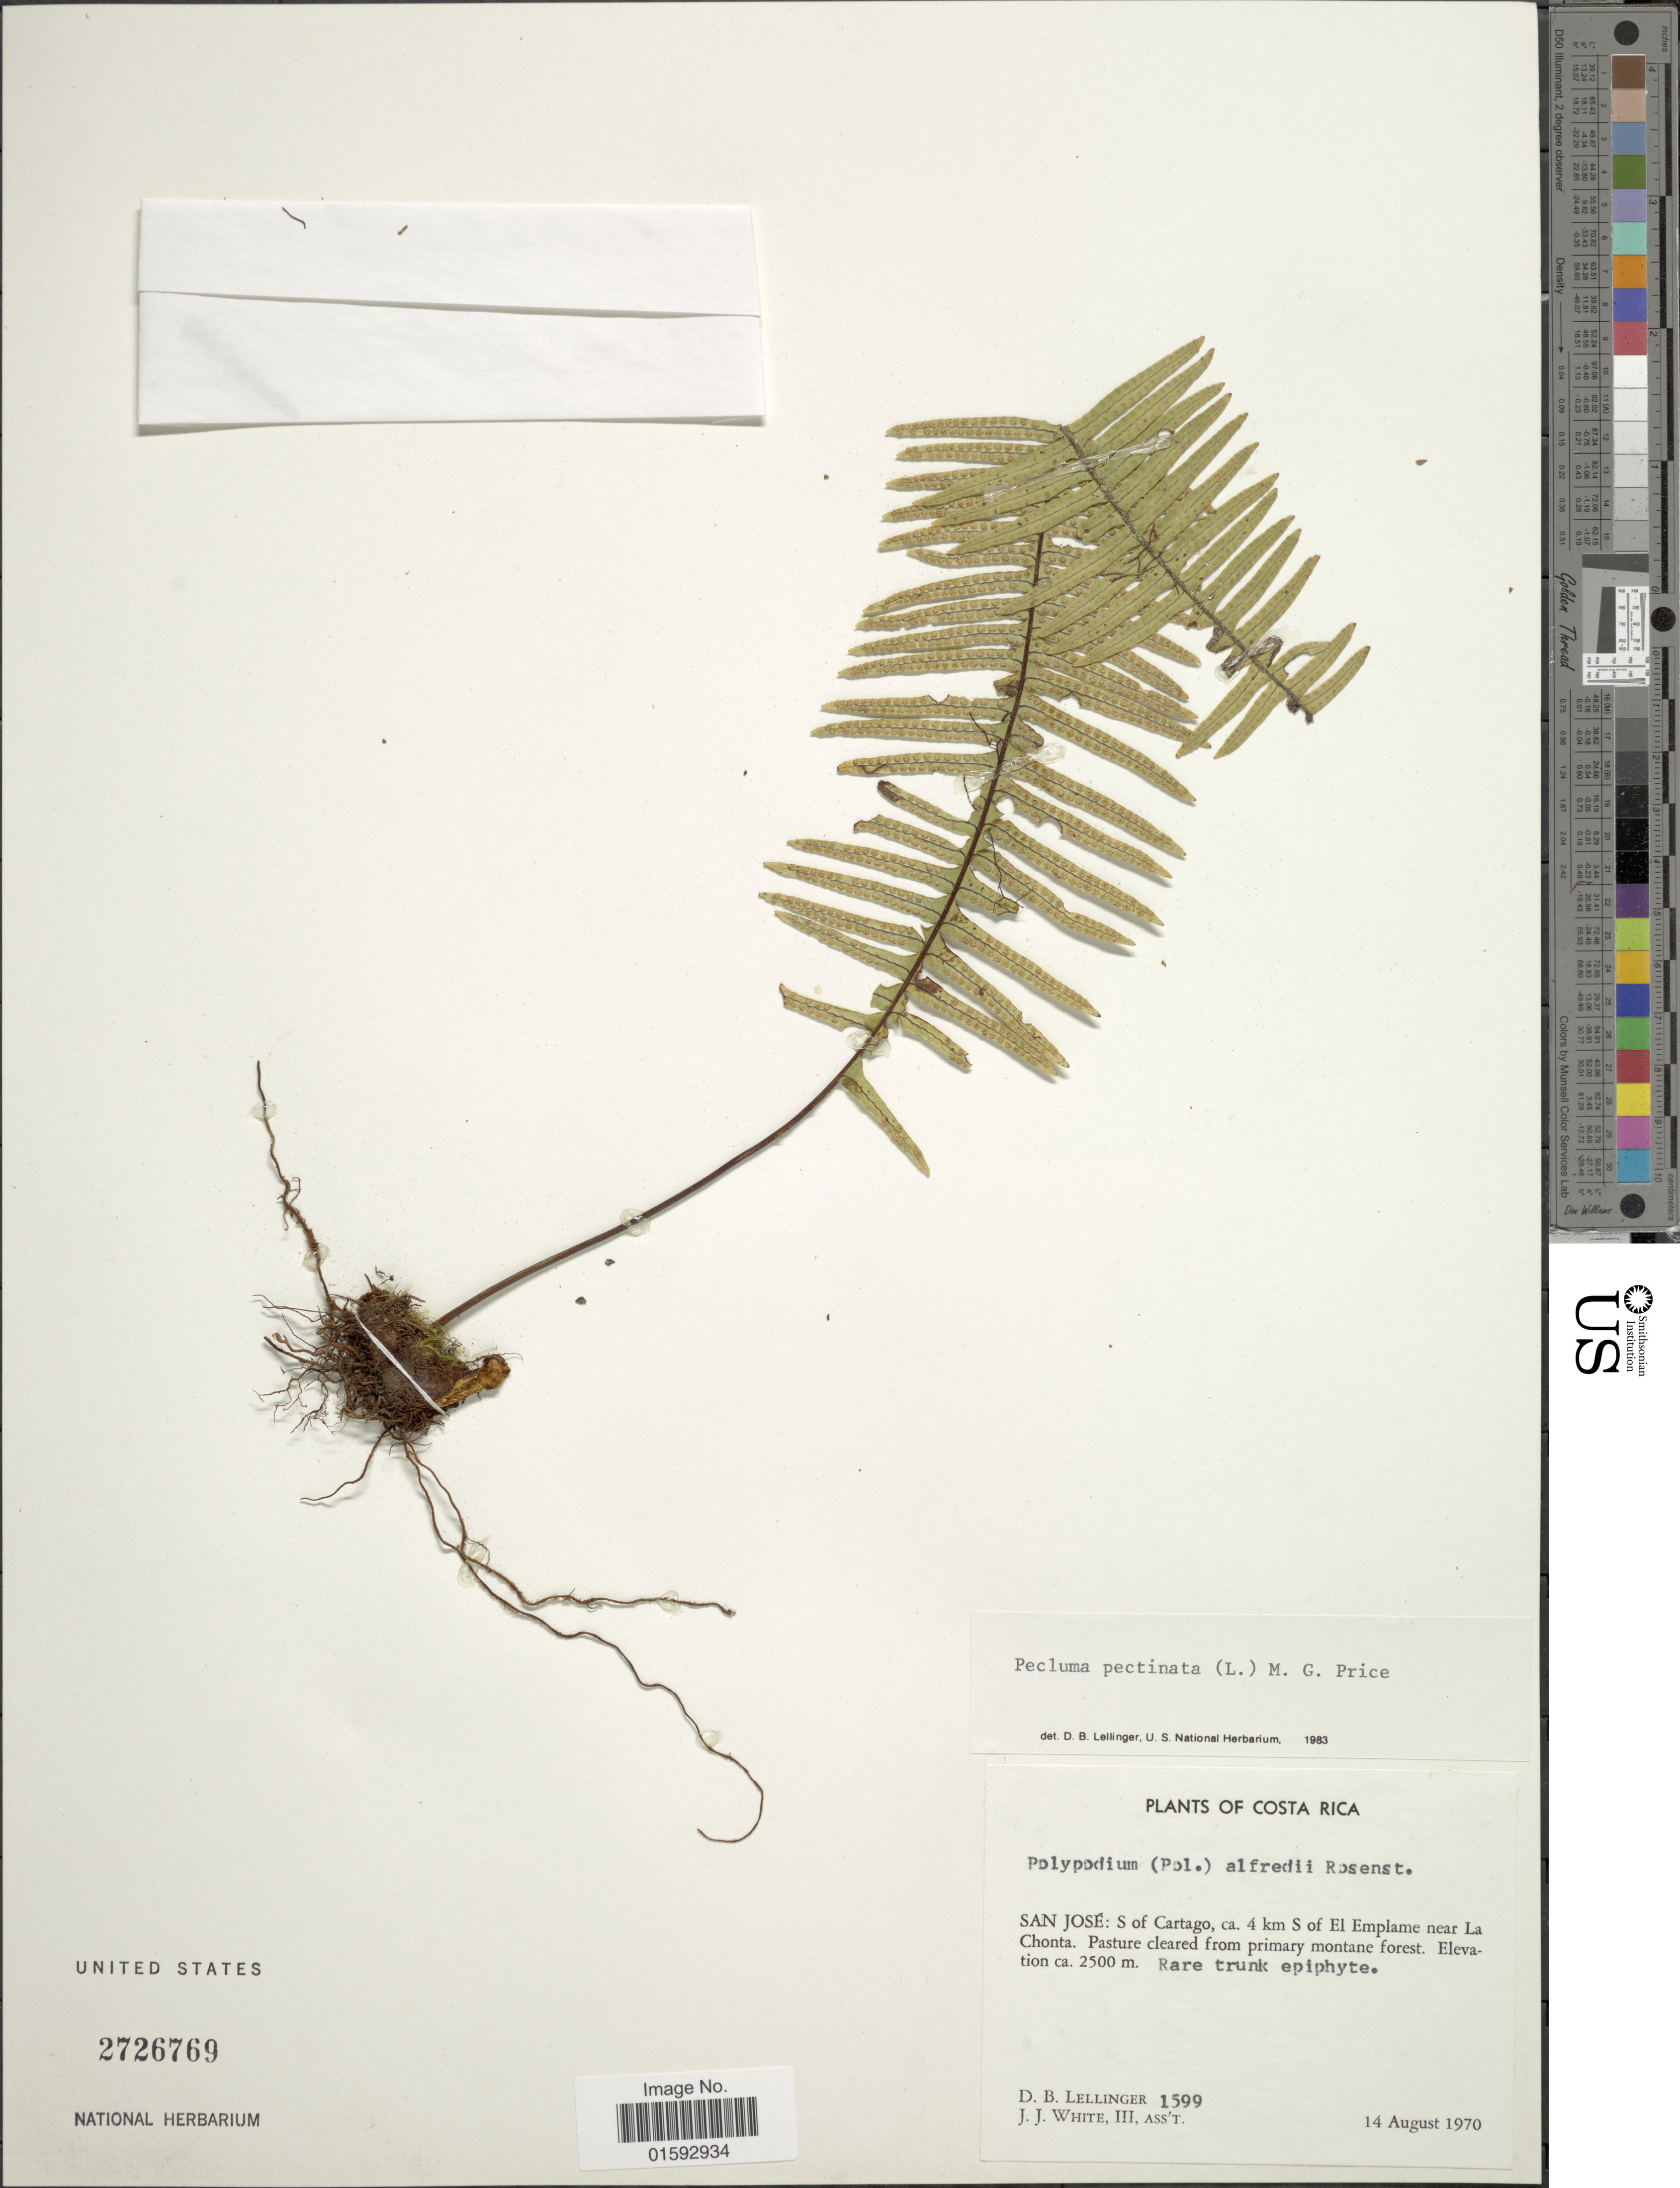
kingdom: Plantae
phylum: Tracheophyta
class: Polypodiopsida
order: Polypodiales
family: Polypodiaceae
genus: Pecluma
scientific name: Pecluma pectinata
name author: (L.) M.G. Price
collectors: D. B. Lellinger & J. J. White III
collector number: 1599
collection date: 1970-08-14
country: Costa Rica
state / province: San José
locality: S of Cartago, ca 4 km S of El Emplame near La Chonta. Pasture cleared from primary montane forest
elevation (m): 2500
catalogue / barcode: US 2726769